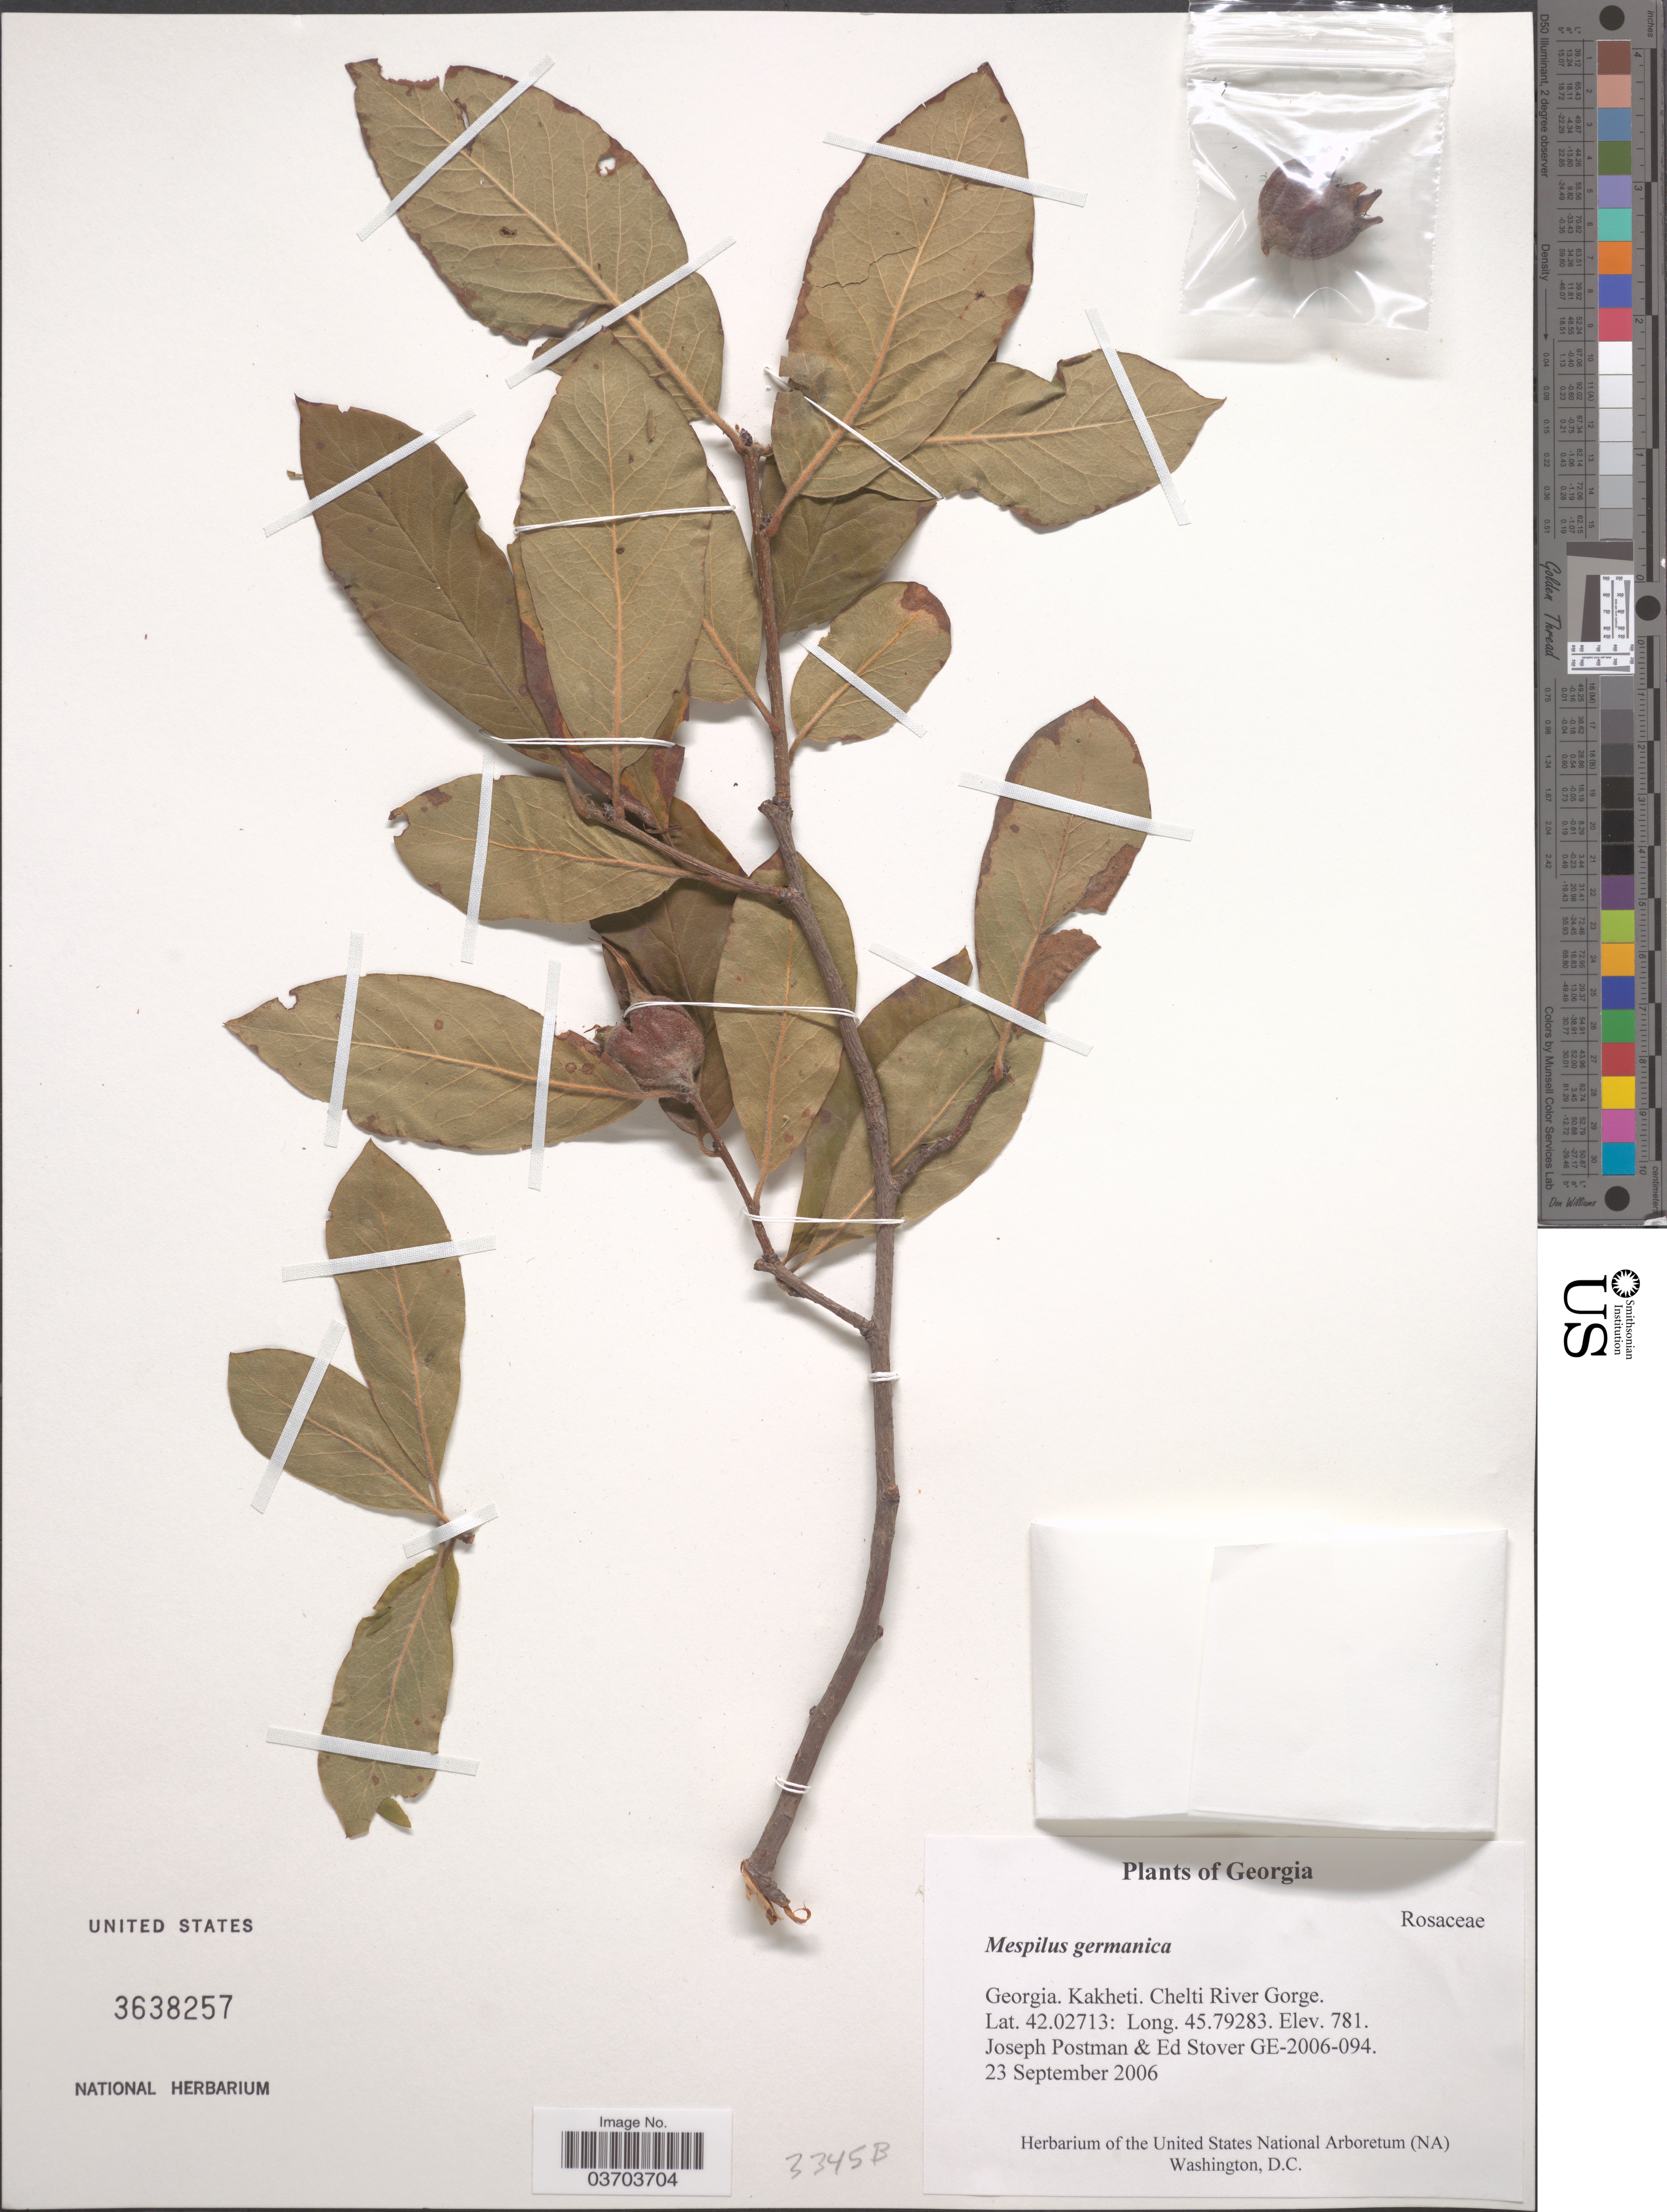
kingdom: Plantae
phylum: Tracheophyta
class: Magnoliopsida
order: Rosales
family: Rosaceae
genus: Crataegus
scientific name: Crataegus germanica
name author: (L.) Kuntze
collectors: J. Postman & Ed Stover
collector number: GE-2006-094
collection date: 2006-09-23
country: United States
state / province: Georgia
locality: Kakheti. Chelti River Gorge.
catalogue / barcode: US 3638257